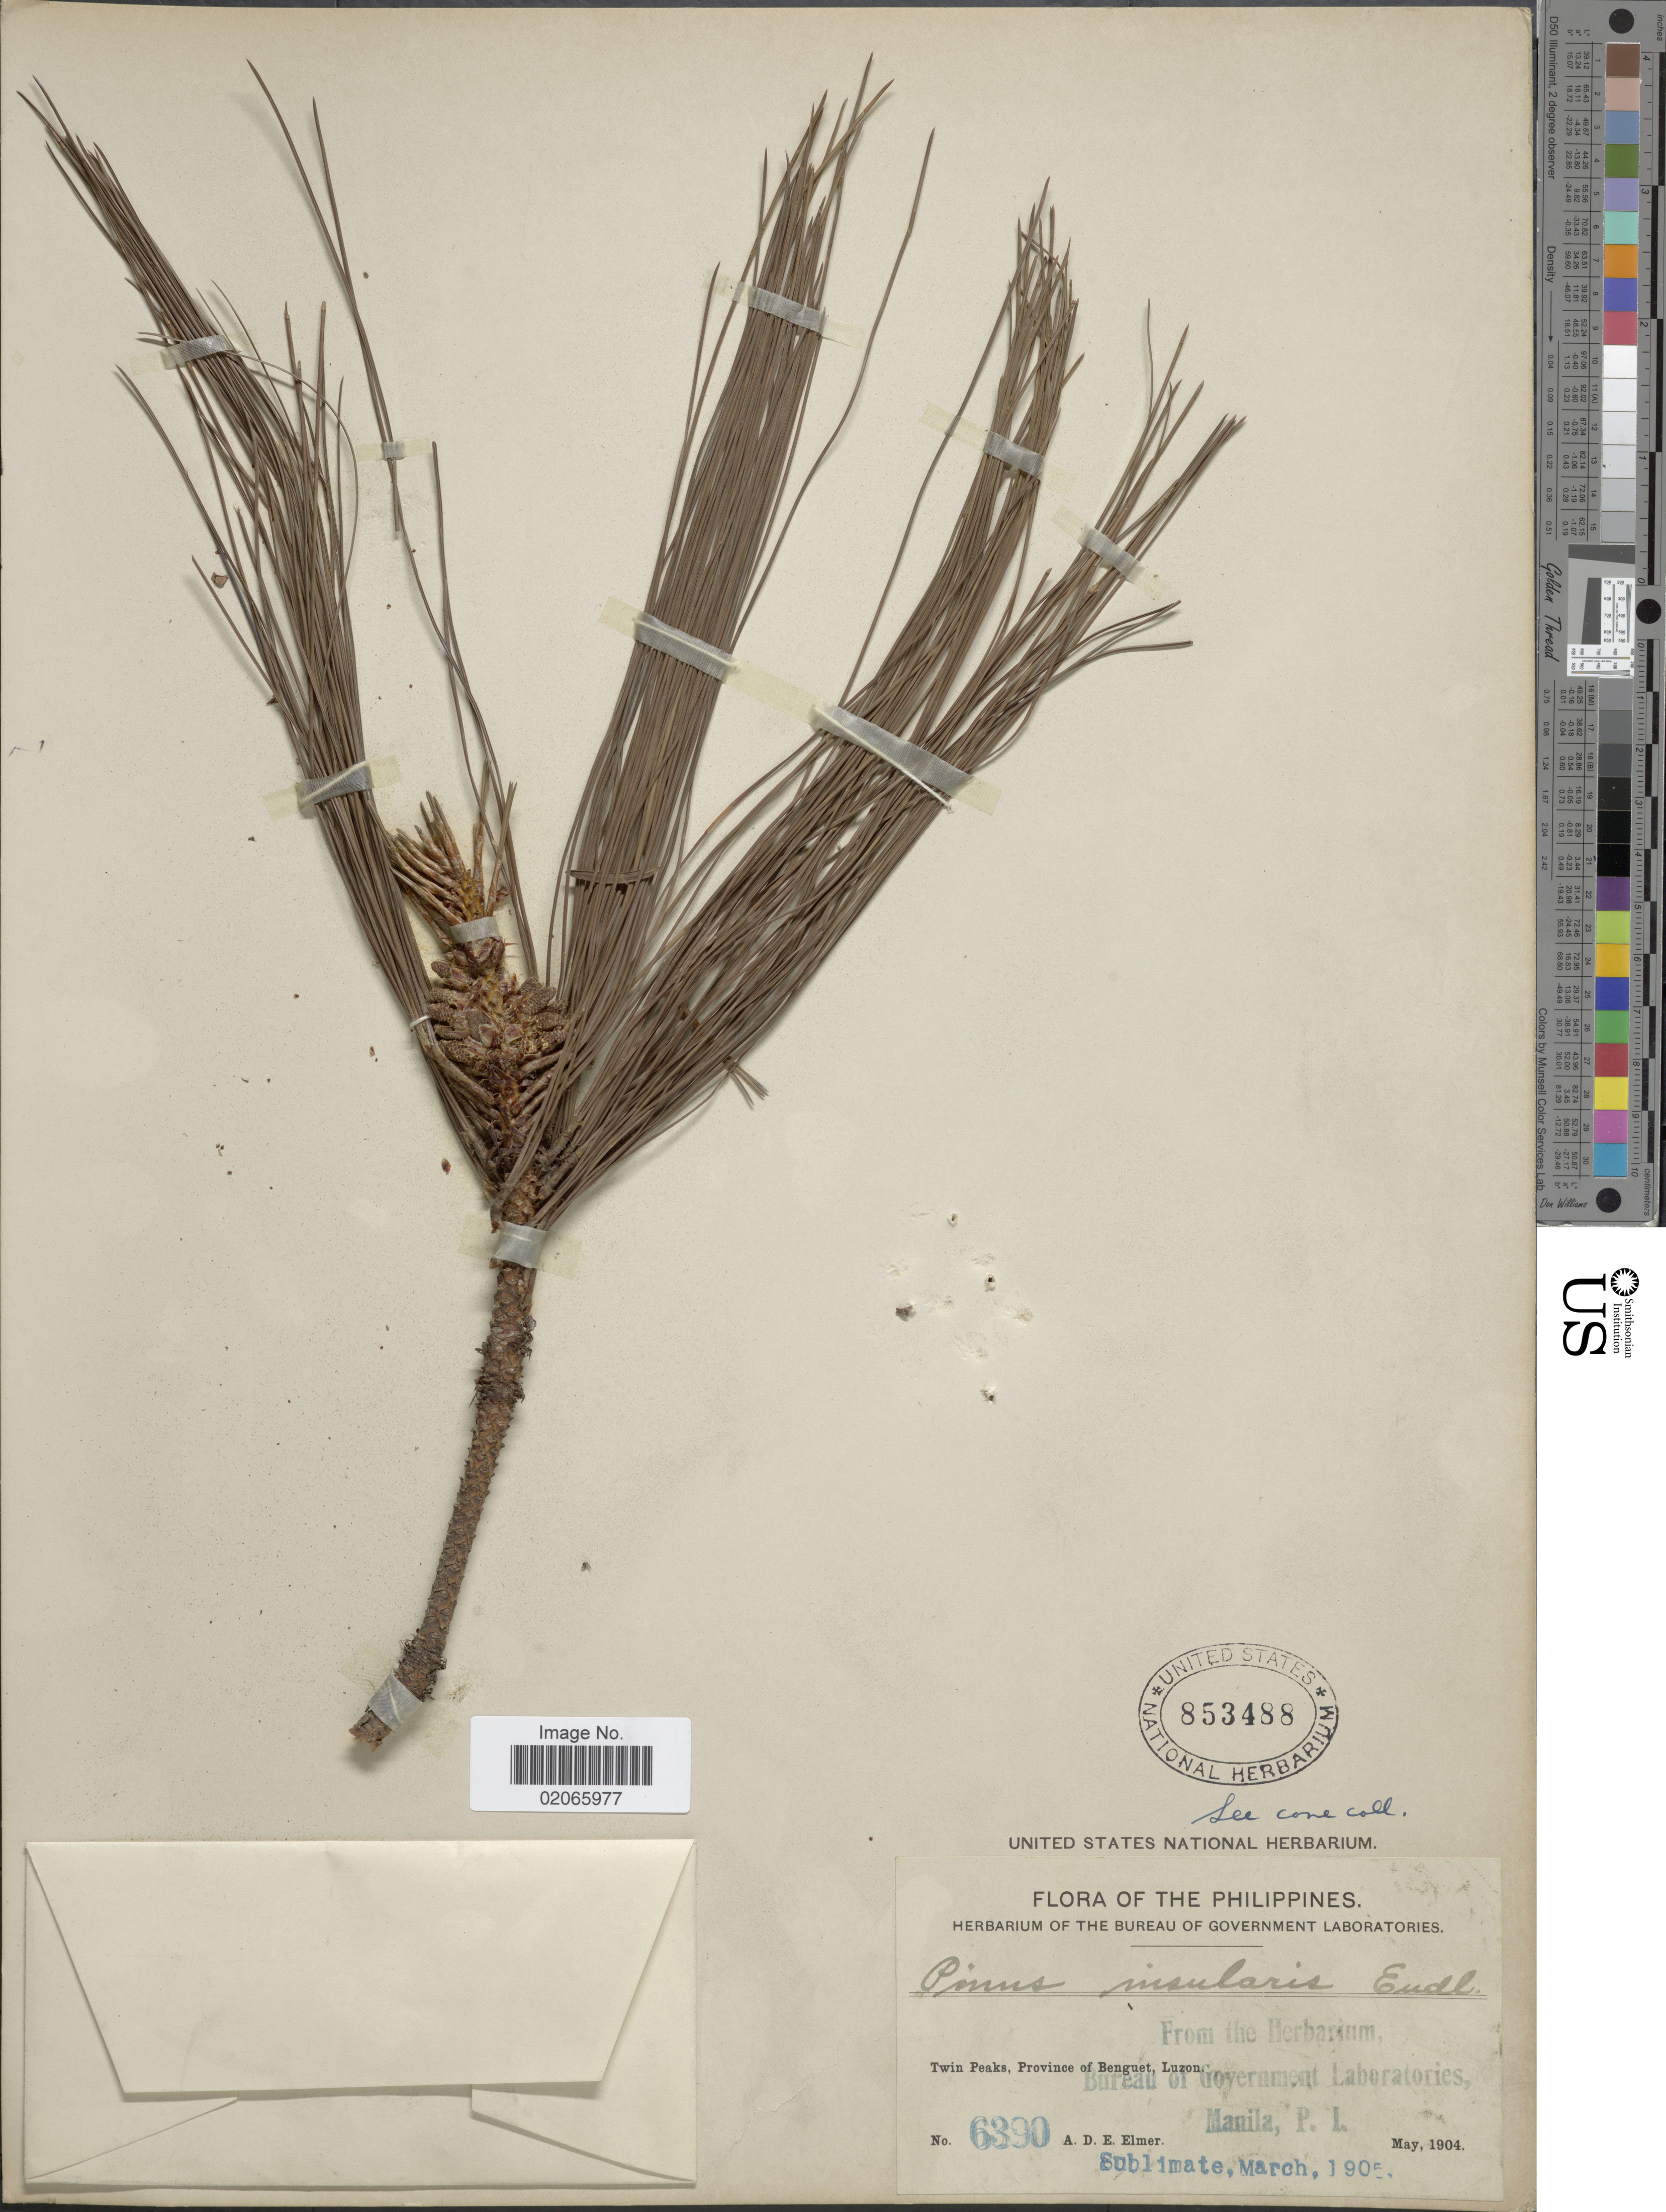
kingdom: Plantae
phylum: Tracheophyta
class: Pinopsida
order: Pinales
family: Pinaceae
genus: Pinus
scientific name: Pinus insularis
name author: Endl.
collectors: A. D. E. Elmer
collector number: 6390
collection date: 1904-05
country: Philippines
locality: Twin Peaks, Province of Benguet, Luzon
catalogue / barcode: US 853488